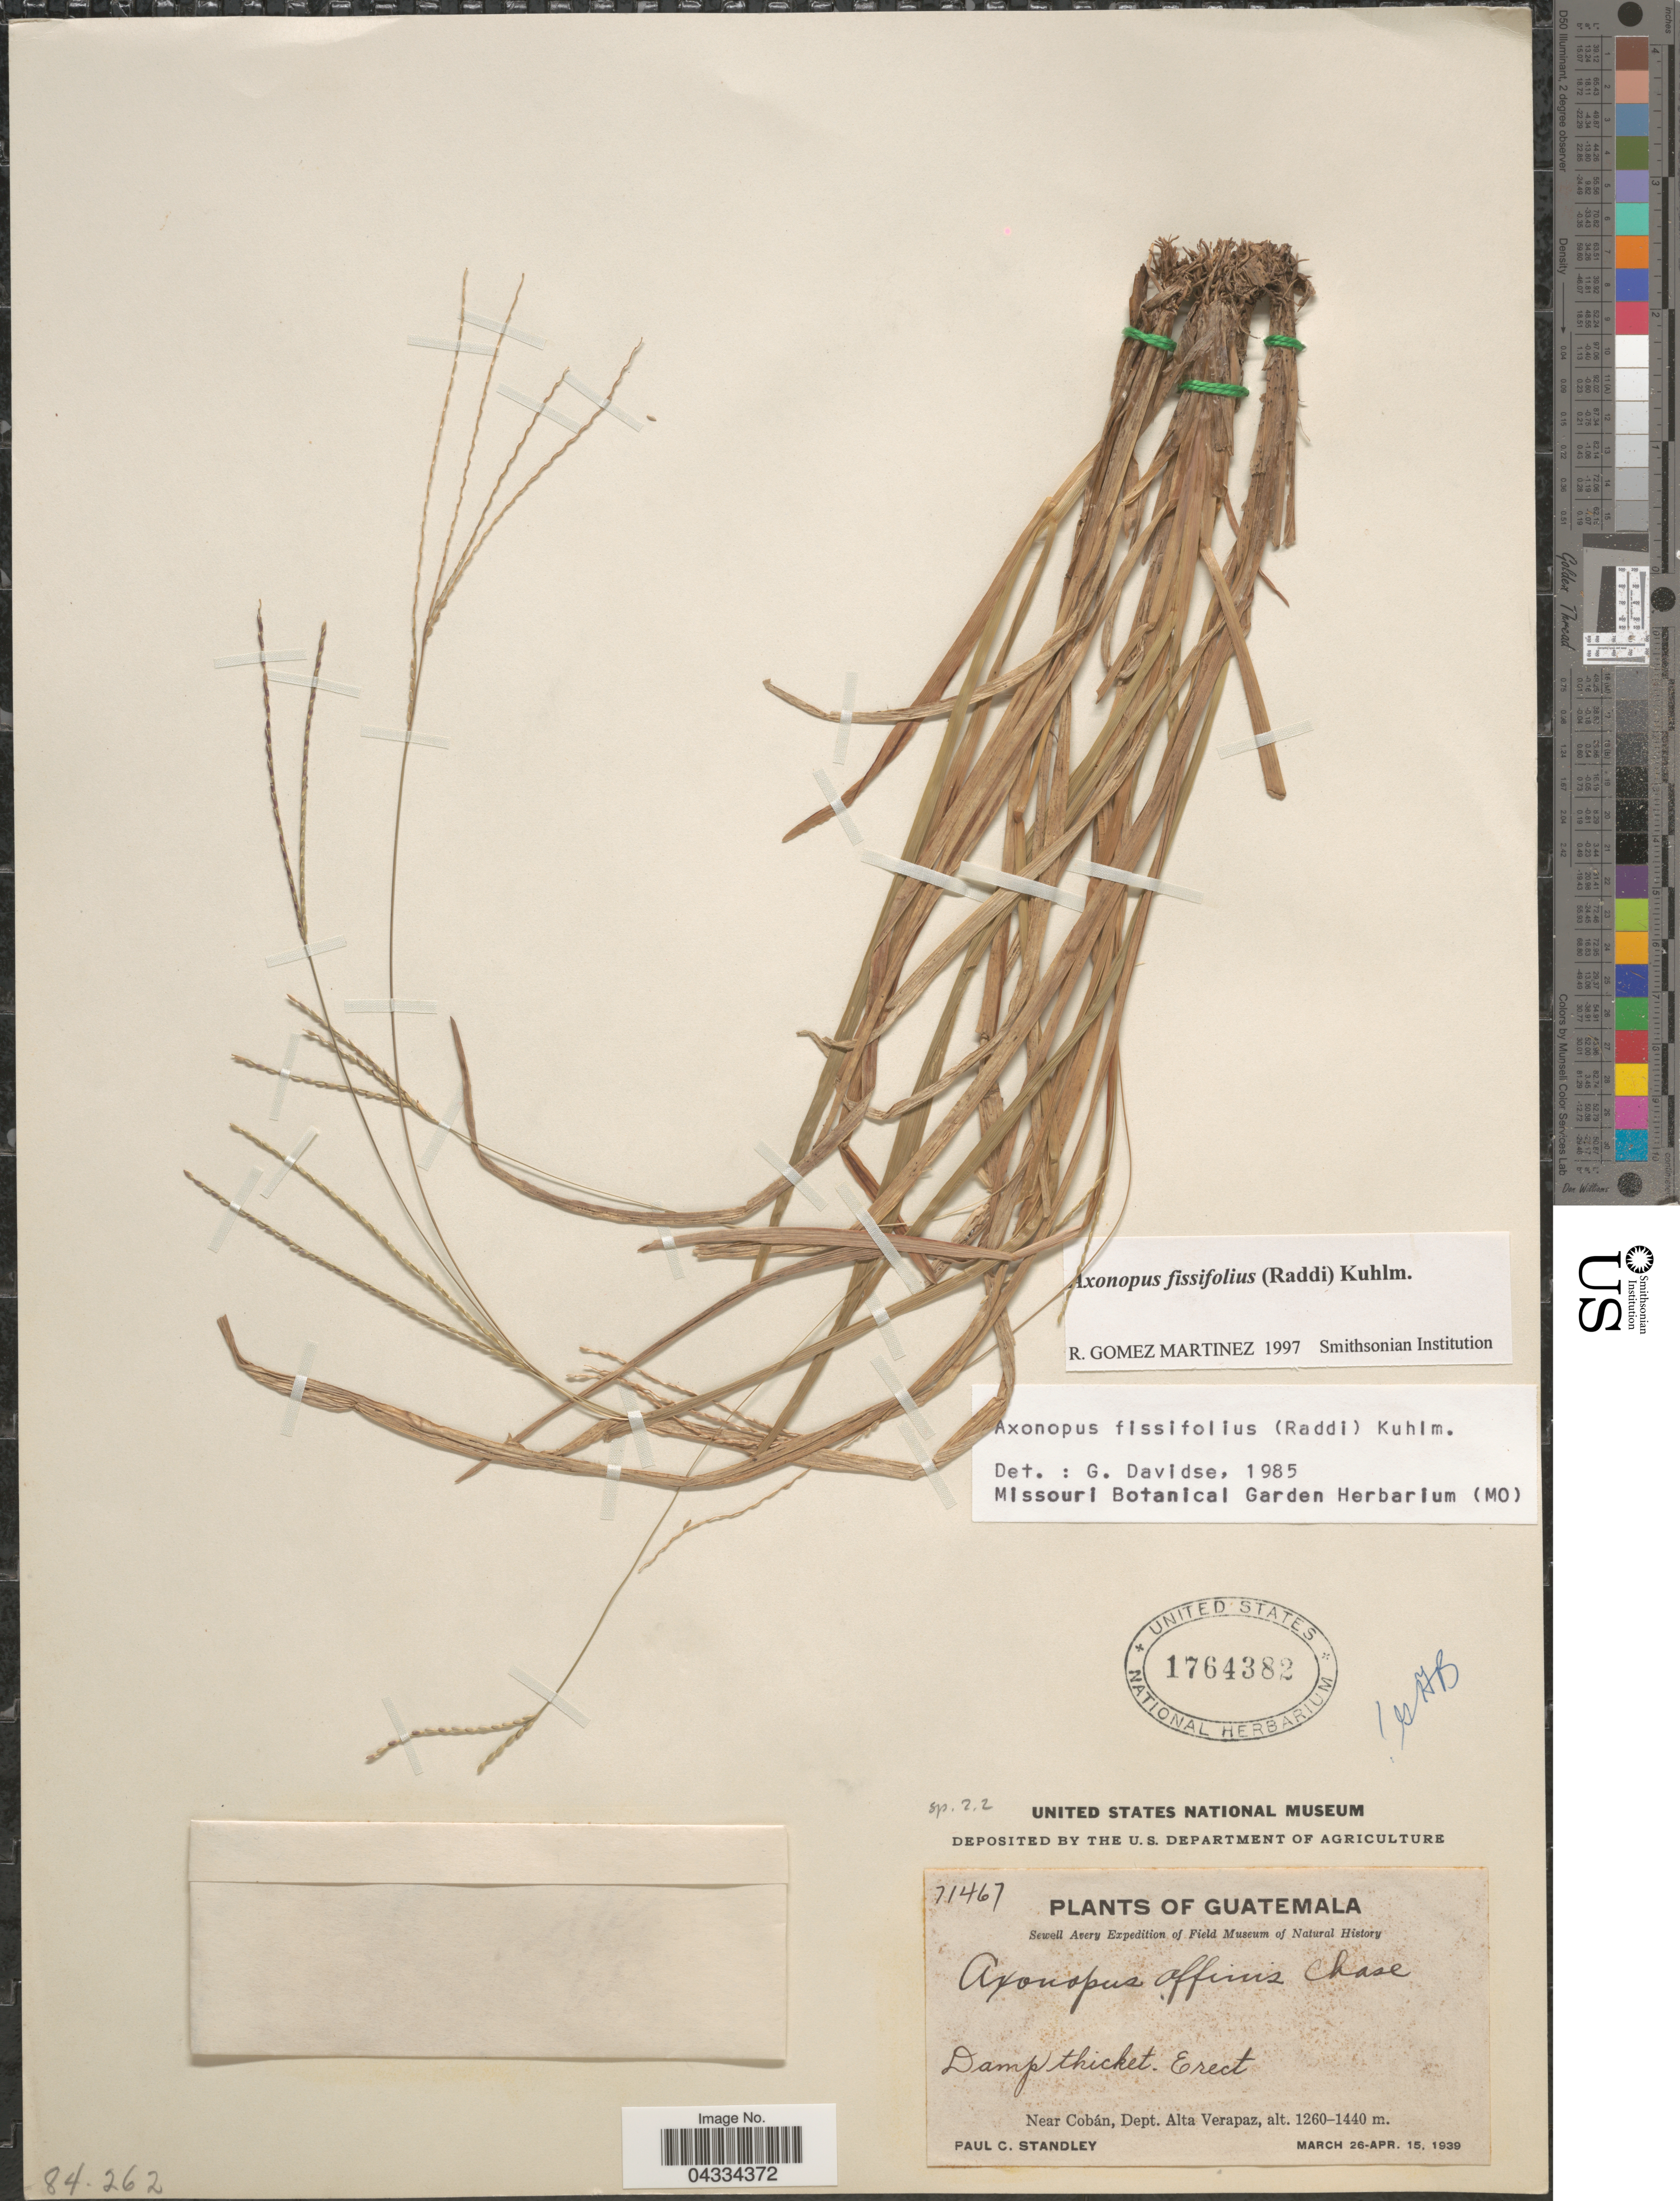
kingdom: Plantae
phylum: Tracheophyta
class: Liliopsida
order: Poales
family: Poaceae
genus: Axonopus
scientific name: Axonopus fissifolius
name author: (Raddi) Kuhlm.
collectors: P. C. Standley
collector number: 71467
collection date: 1939-03-26/1939-04-15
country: Guatemala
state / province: Alta Verapaz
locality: Sewell Avery Expedition. Near Cobán, Dept. Alta Verapaz.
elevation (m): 1260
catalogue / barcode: US 1764382